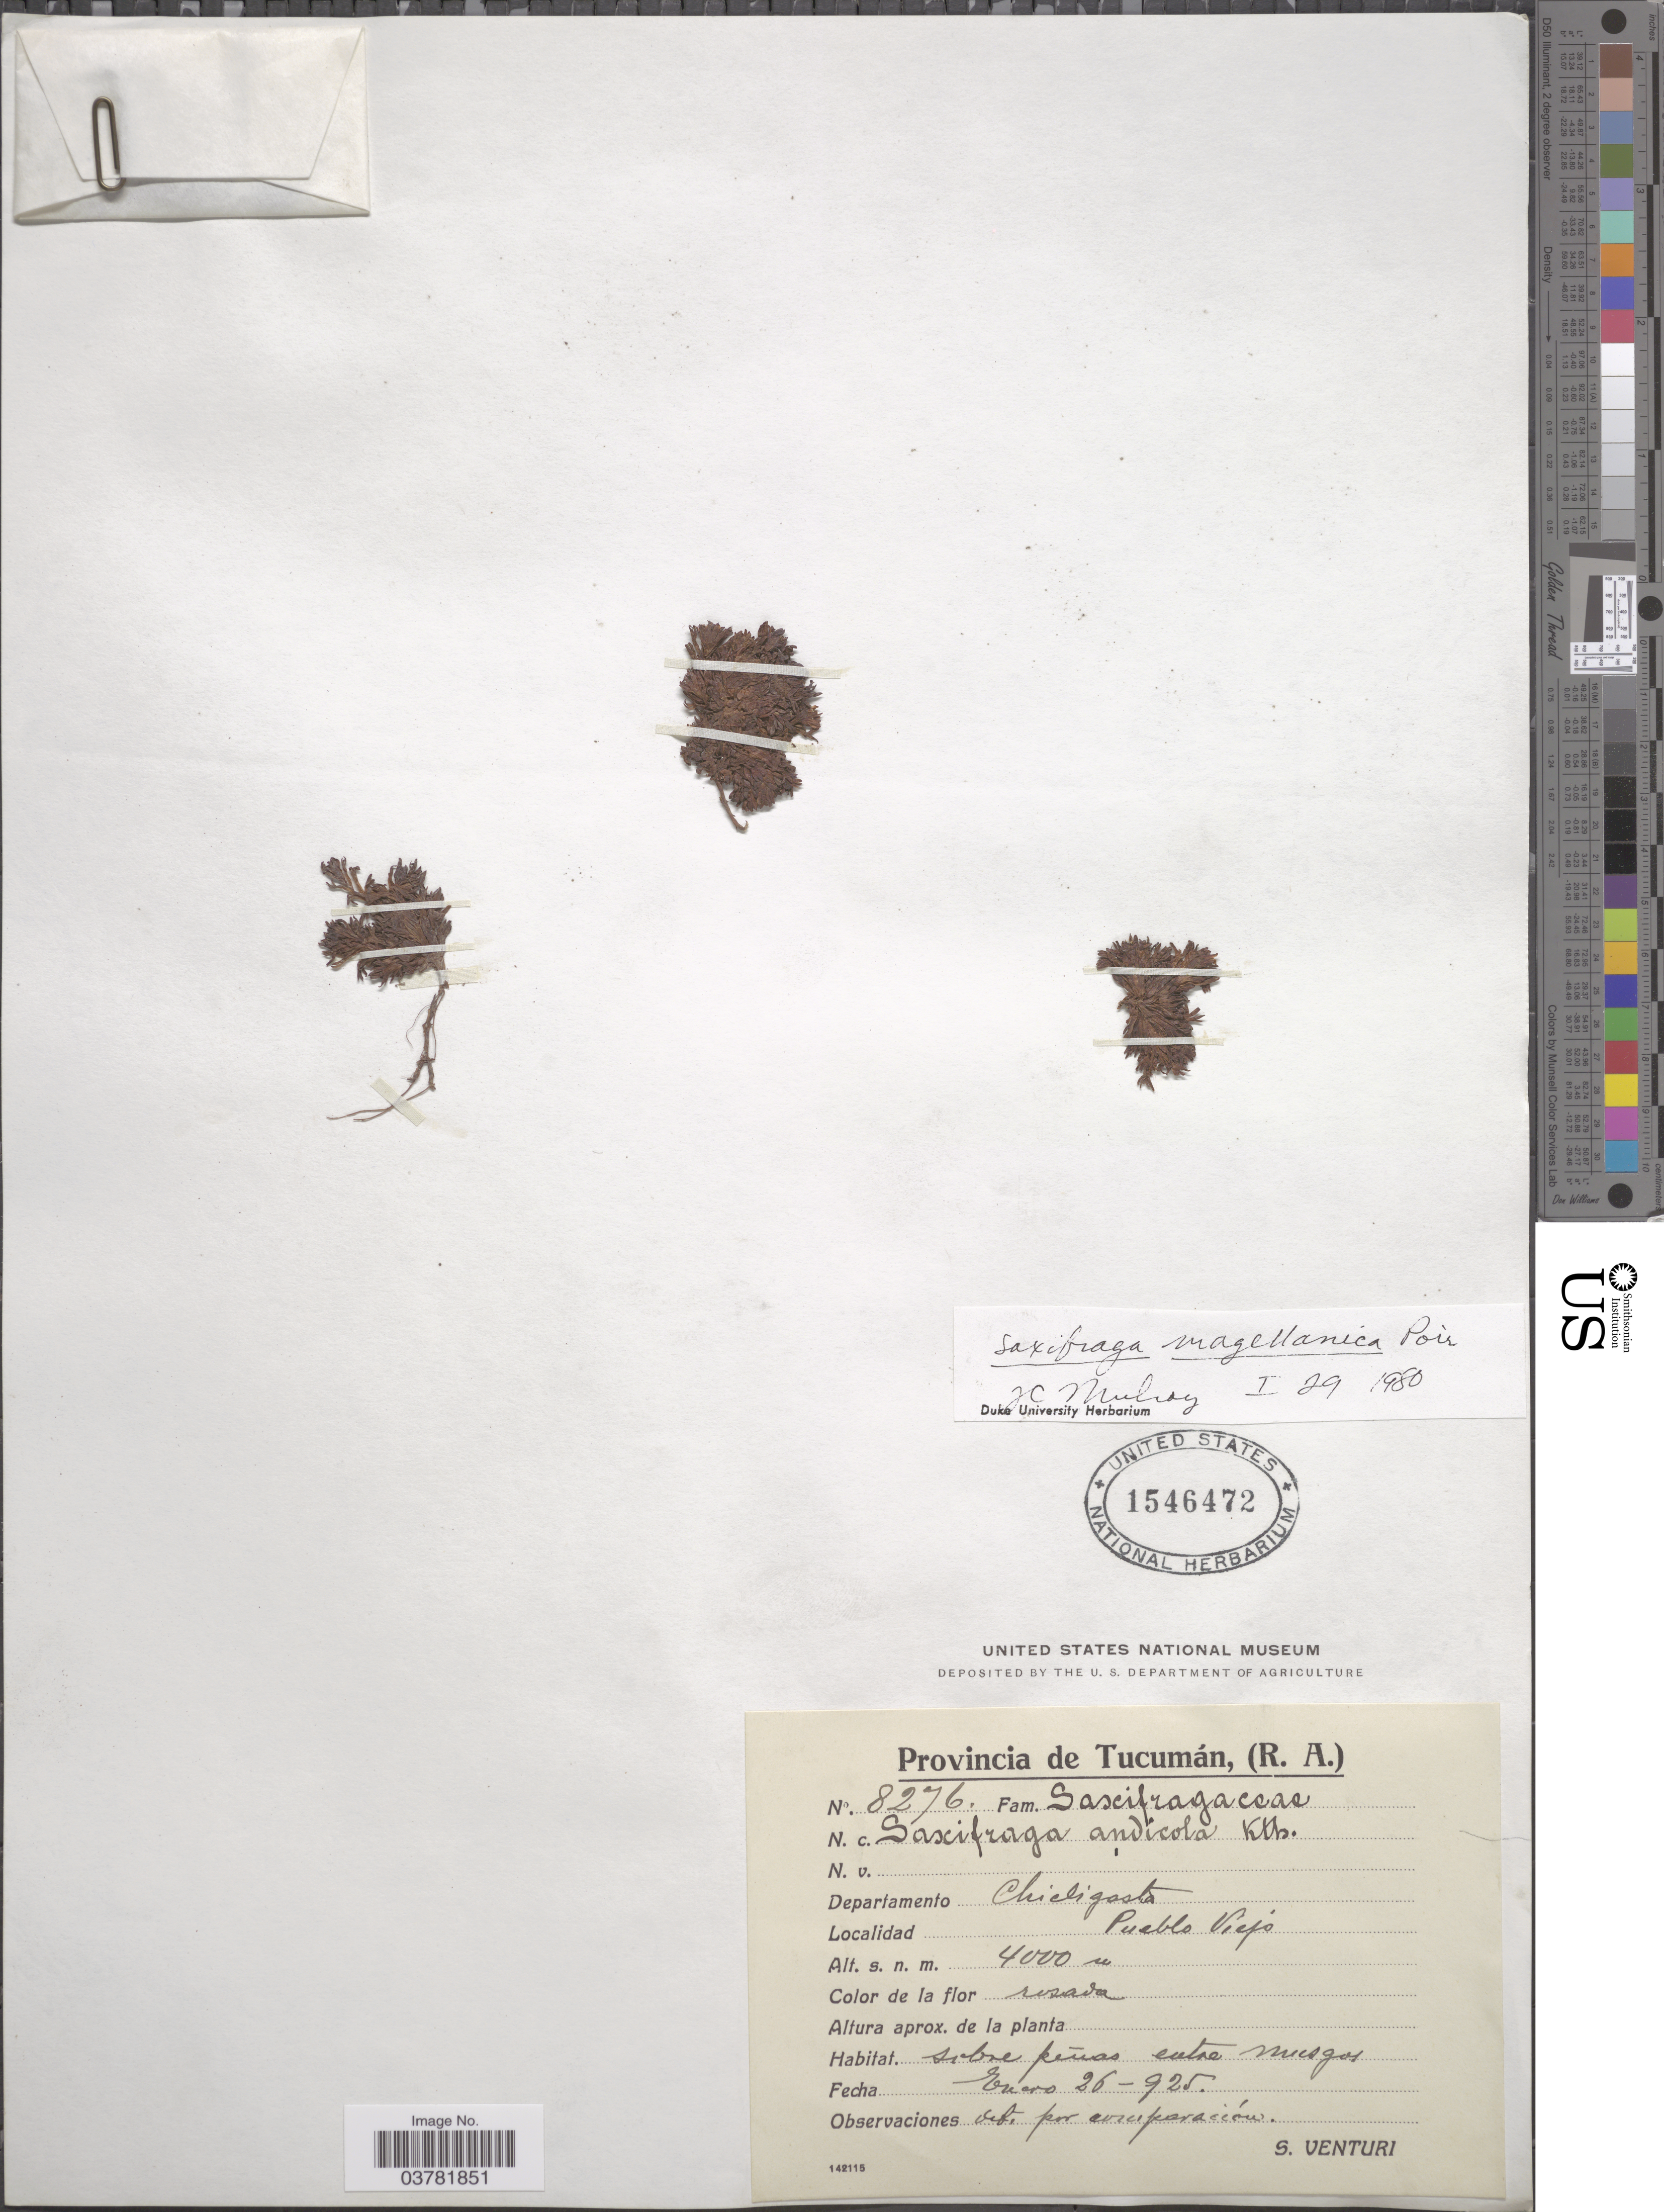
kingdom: Plantae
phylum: Tracheophyta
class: Magnoliopsida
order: Saxifragales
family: Saxifragaceae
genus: Saxifraga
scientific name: Saxifraga magellanica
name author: Poir.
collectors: S. Venturi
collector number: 8276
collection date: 1925-01-26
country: Argentina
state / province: Tucuman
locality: Departamento Chicligasta. Peublo Viejo.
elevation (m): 4000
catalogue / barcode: US 1546472